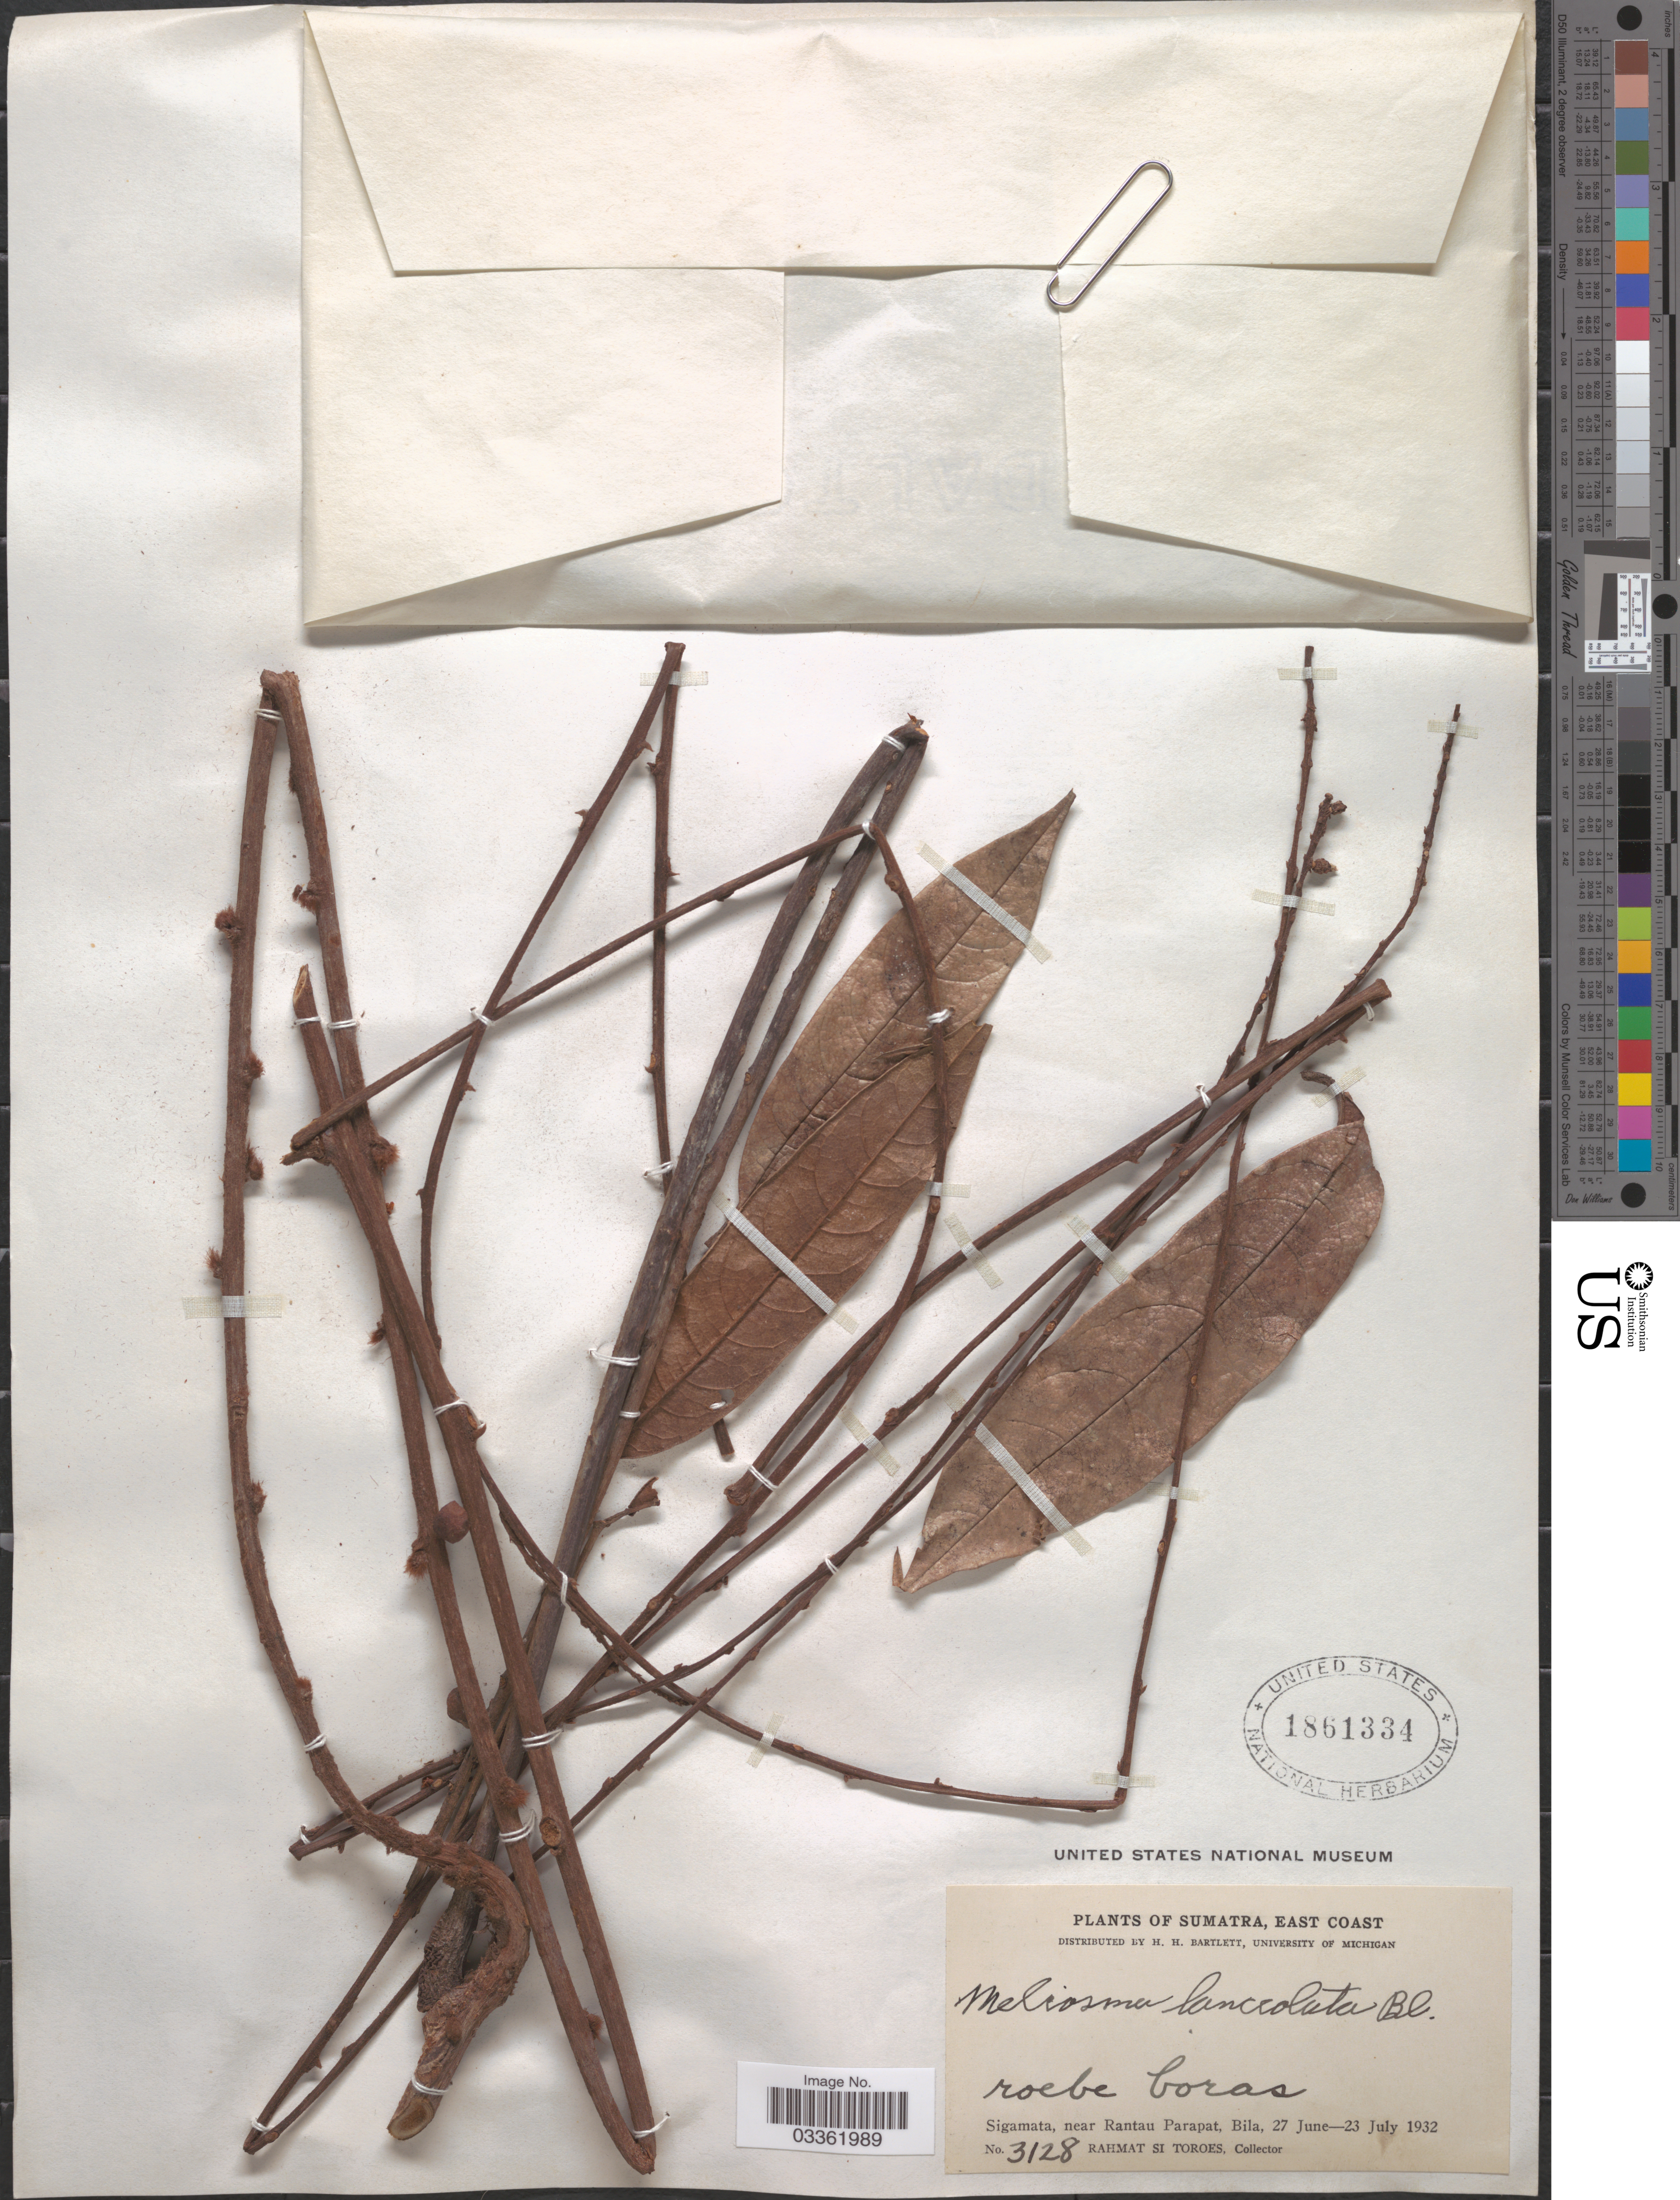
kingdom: Plantae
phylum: Tracheophyta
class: Magnoliopsida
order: Proteales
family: Sabiaceae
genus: Meliosma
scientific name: Meliosma lanceolata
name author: Blume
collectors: Rahmat Si Boeea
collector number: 3128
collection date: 1932-06-27/1932-07-23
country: Indonesia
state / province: Sumatra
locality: East Coast. Sigamata, near Rantau Parapat, Bila.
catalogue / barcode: US 1861334